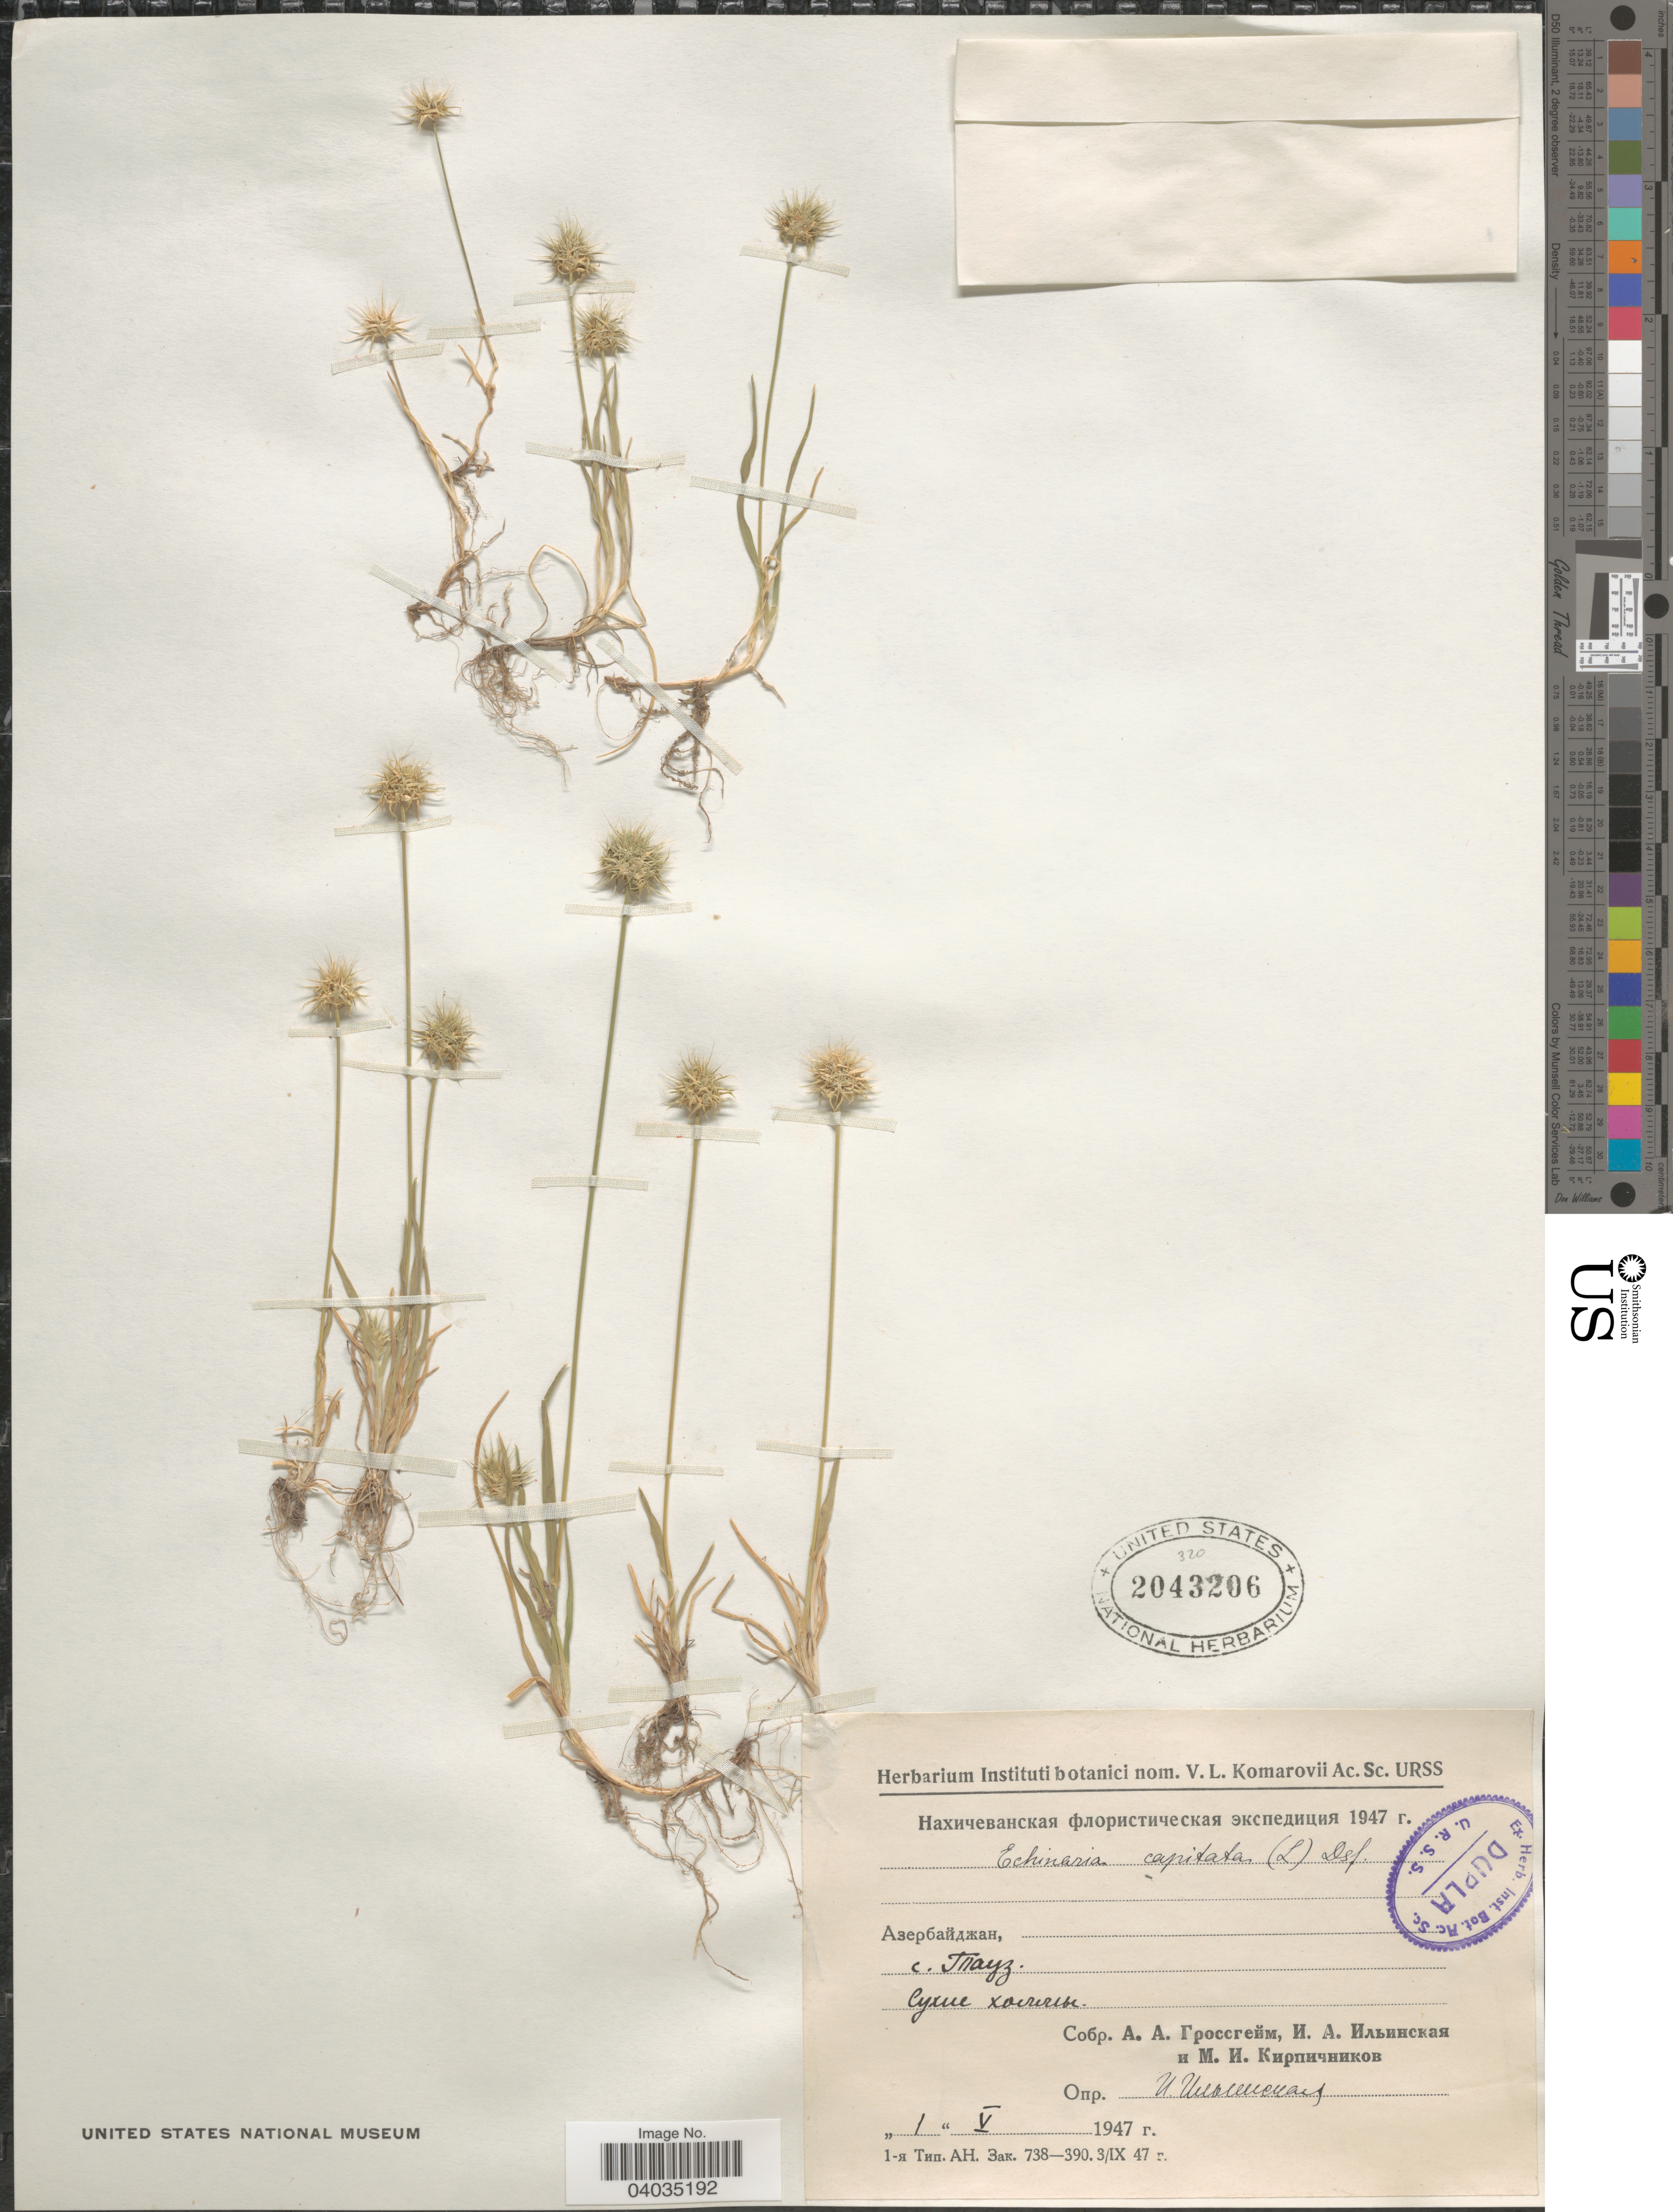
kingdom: Plantae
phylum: Tracheophyta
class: Liliopsida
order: Poales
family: Poaceae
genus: Echinaria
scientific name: Echinaria capitata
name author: (L.) Desf.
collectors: A. Grossgeim, I. Ilinskaya & M. Kirpichnikov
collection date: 1947-05-01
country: Azerbaijan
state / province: Tovuz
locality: Tauz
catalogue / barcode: US 2043206